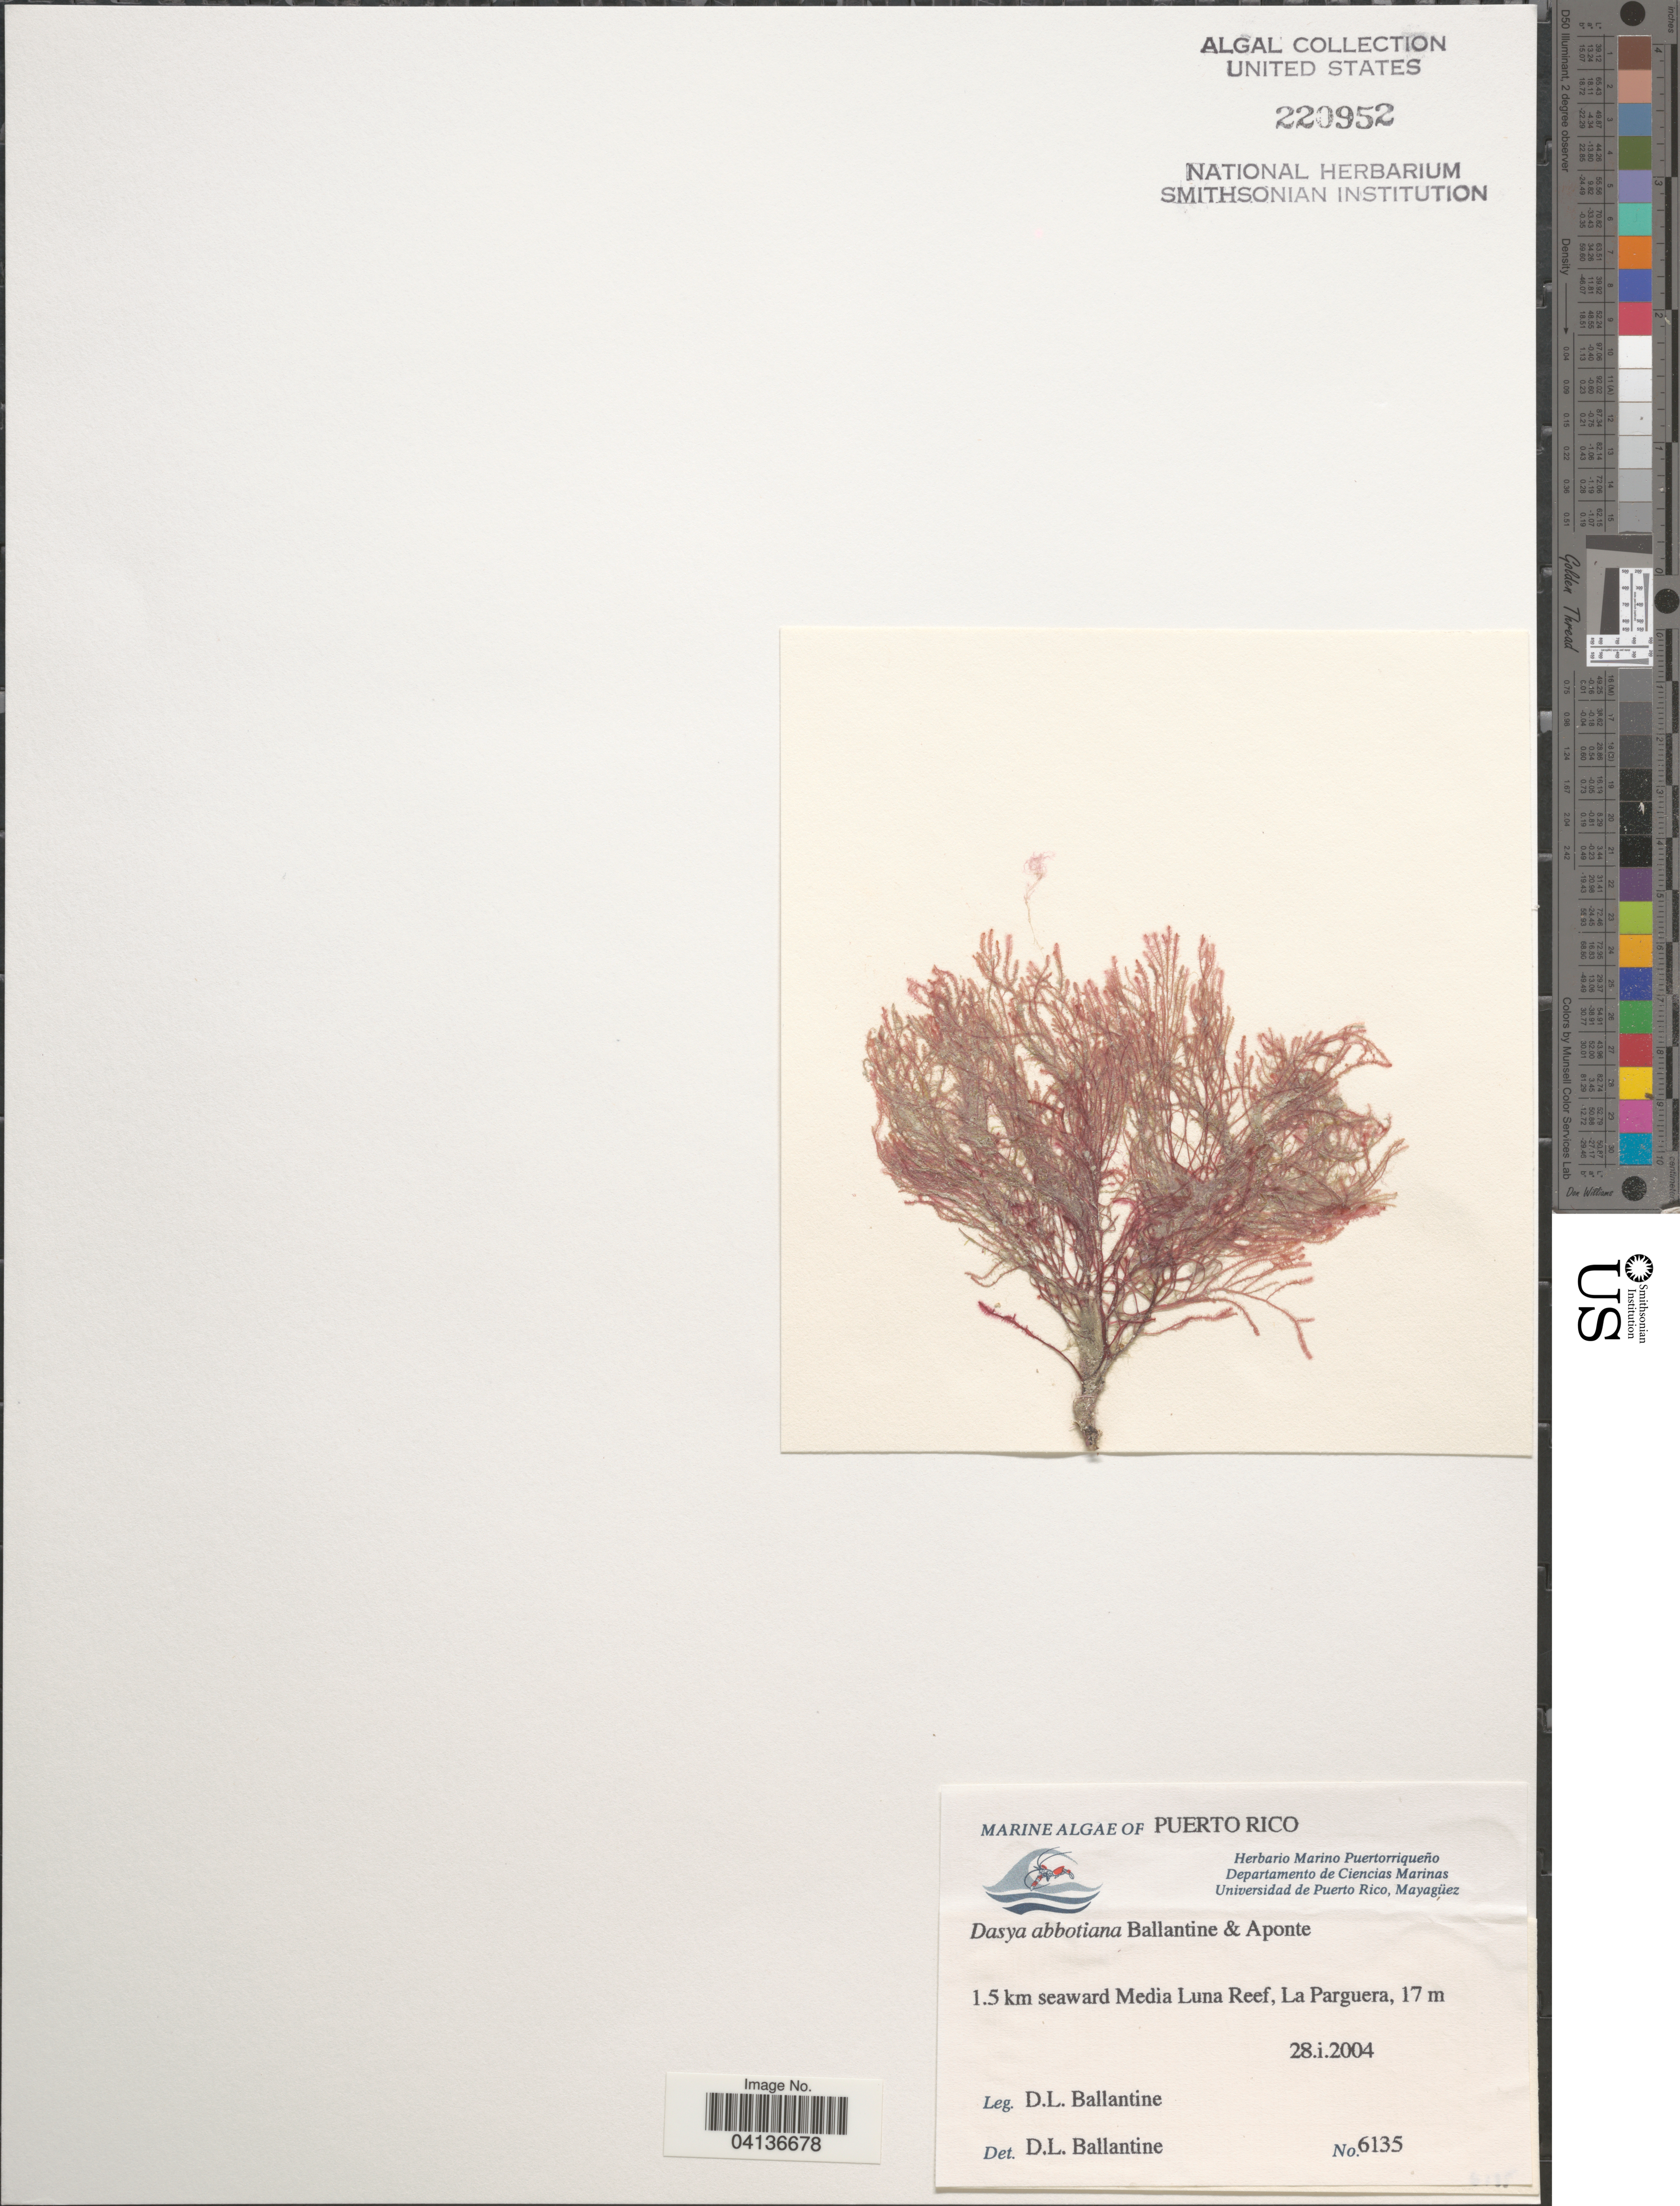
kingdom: Plantae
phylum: Rhodophyta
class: Florideophyceae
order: Ceramiales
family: Dasyaceae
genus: Dasya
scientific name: Dasya abbottiana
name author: D.L. Ballant. & N.E.Aponte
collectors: D.L. Ballantine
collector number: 6135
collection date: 2004-01-28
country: Puerto Rico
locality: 1.5 km seaward Media Luna Reef, La Parguera.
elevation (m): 17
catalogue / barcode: US 220952